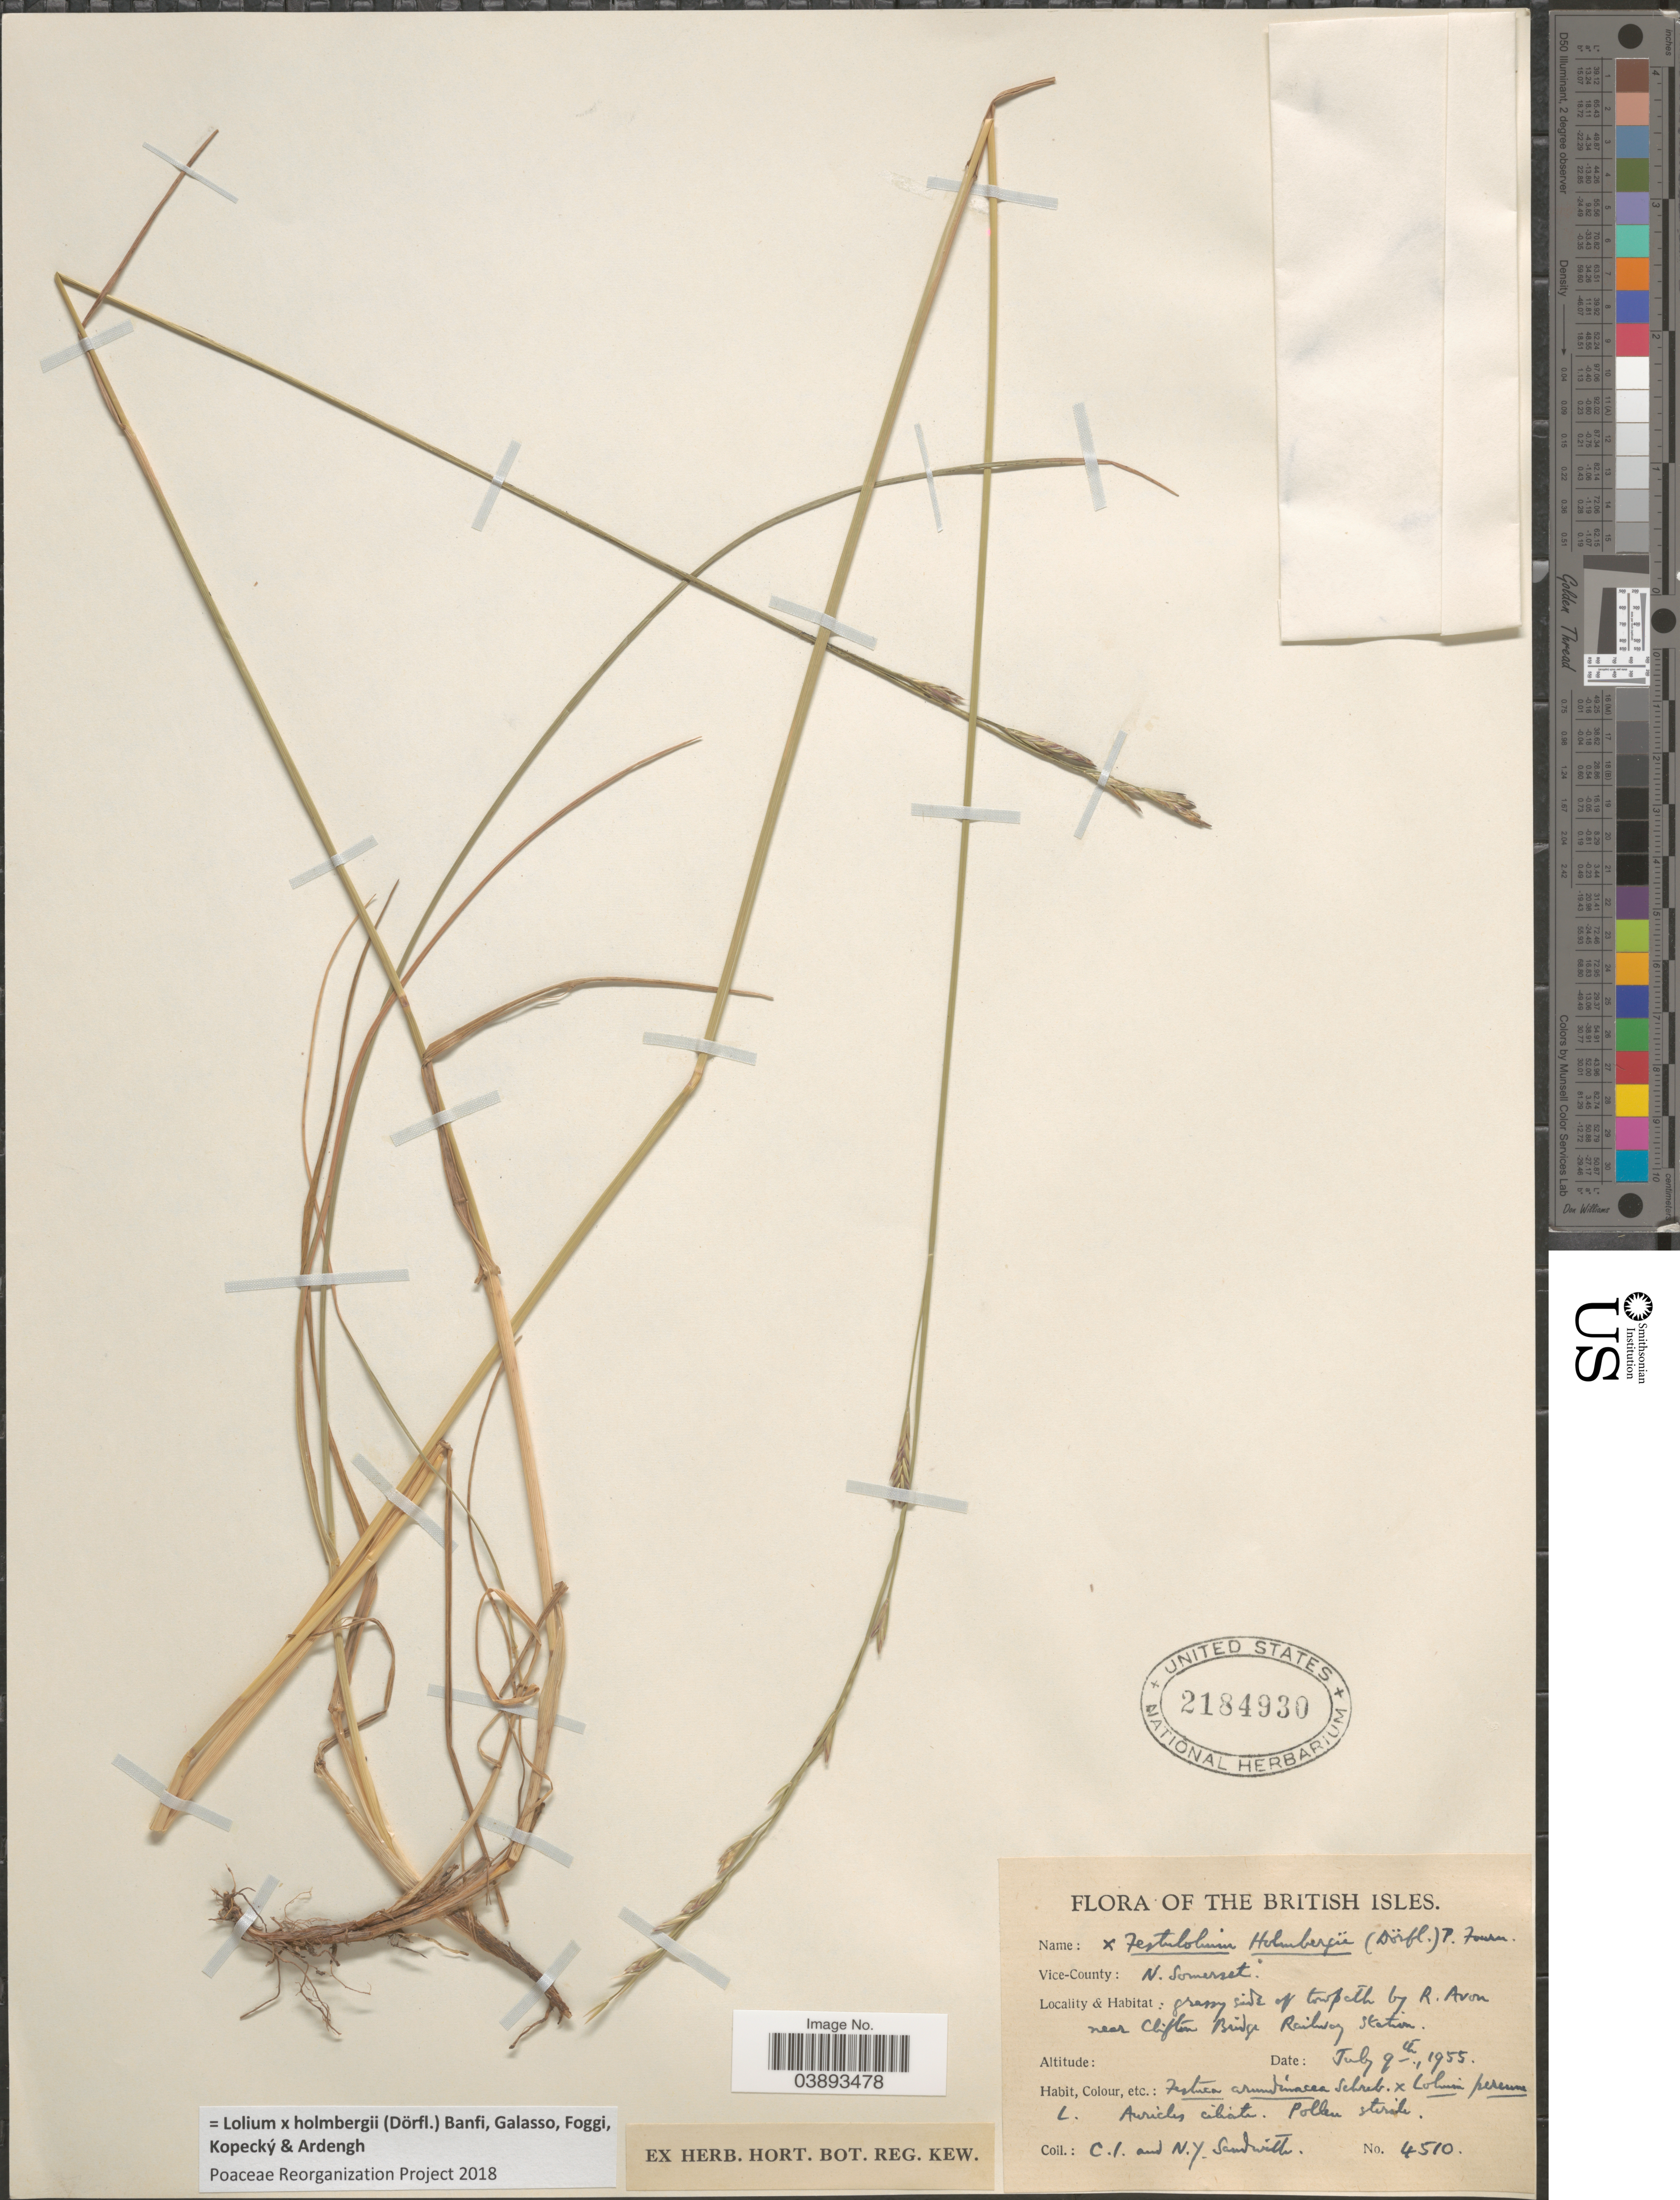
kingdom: Plantae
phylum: Tracheophyta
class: Liliopsida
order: Poales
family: Poaceae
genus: Lolium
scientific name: Lolium x holmbergii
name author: (Dörfl.) Banfi et al.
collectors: C. I. Sandwith & N. Y. Sandwith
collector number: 4510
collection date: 1955-07-09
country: United Kingdom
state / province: England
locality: The British Isles. Vice-County: N. Somerset. Grassy side of towpath by R. Avon near Clifton Bridge Railway Station.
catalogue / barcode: US 2184930